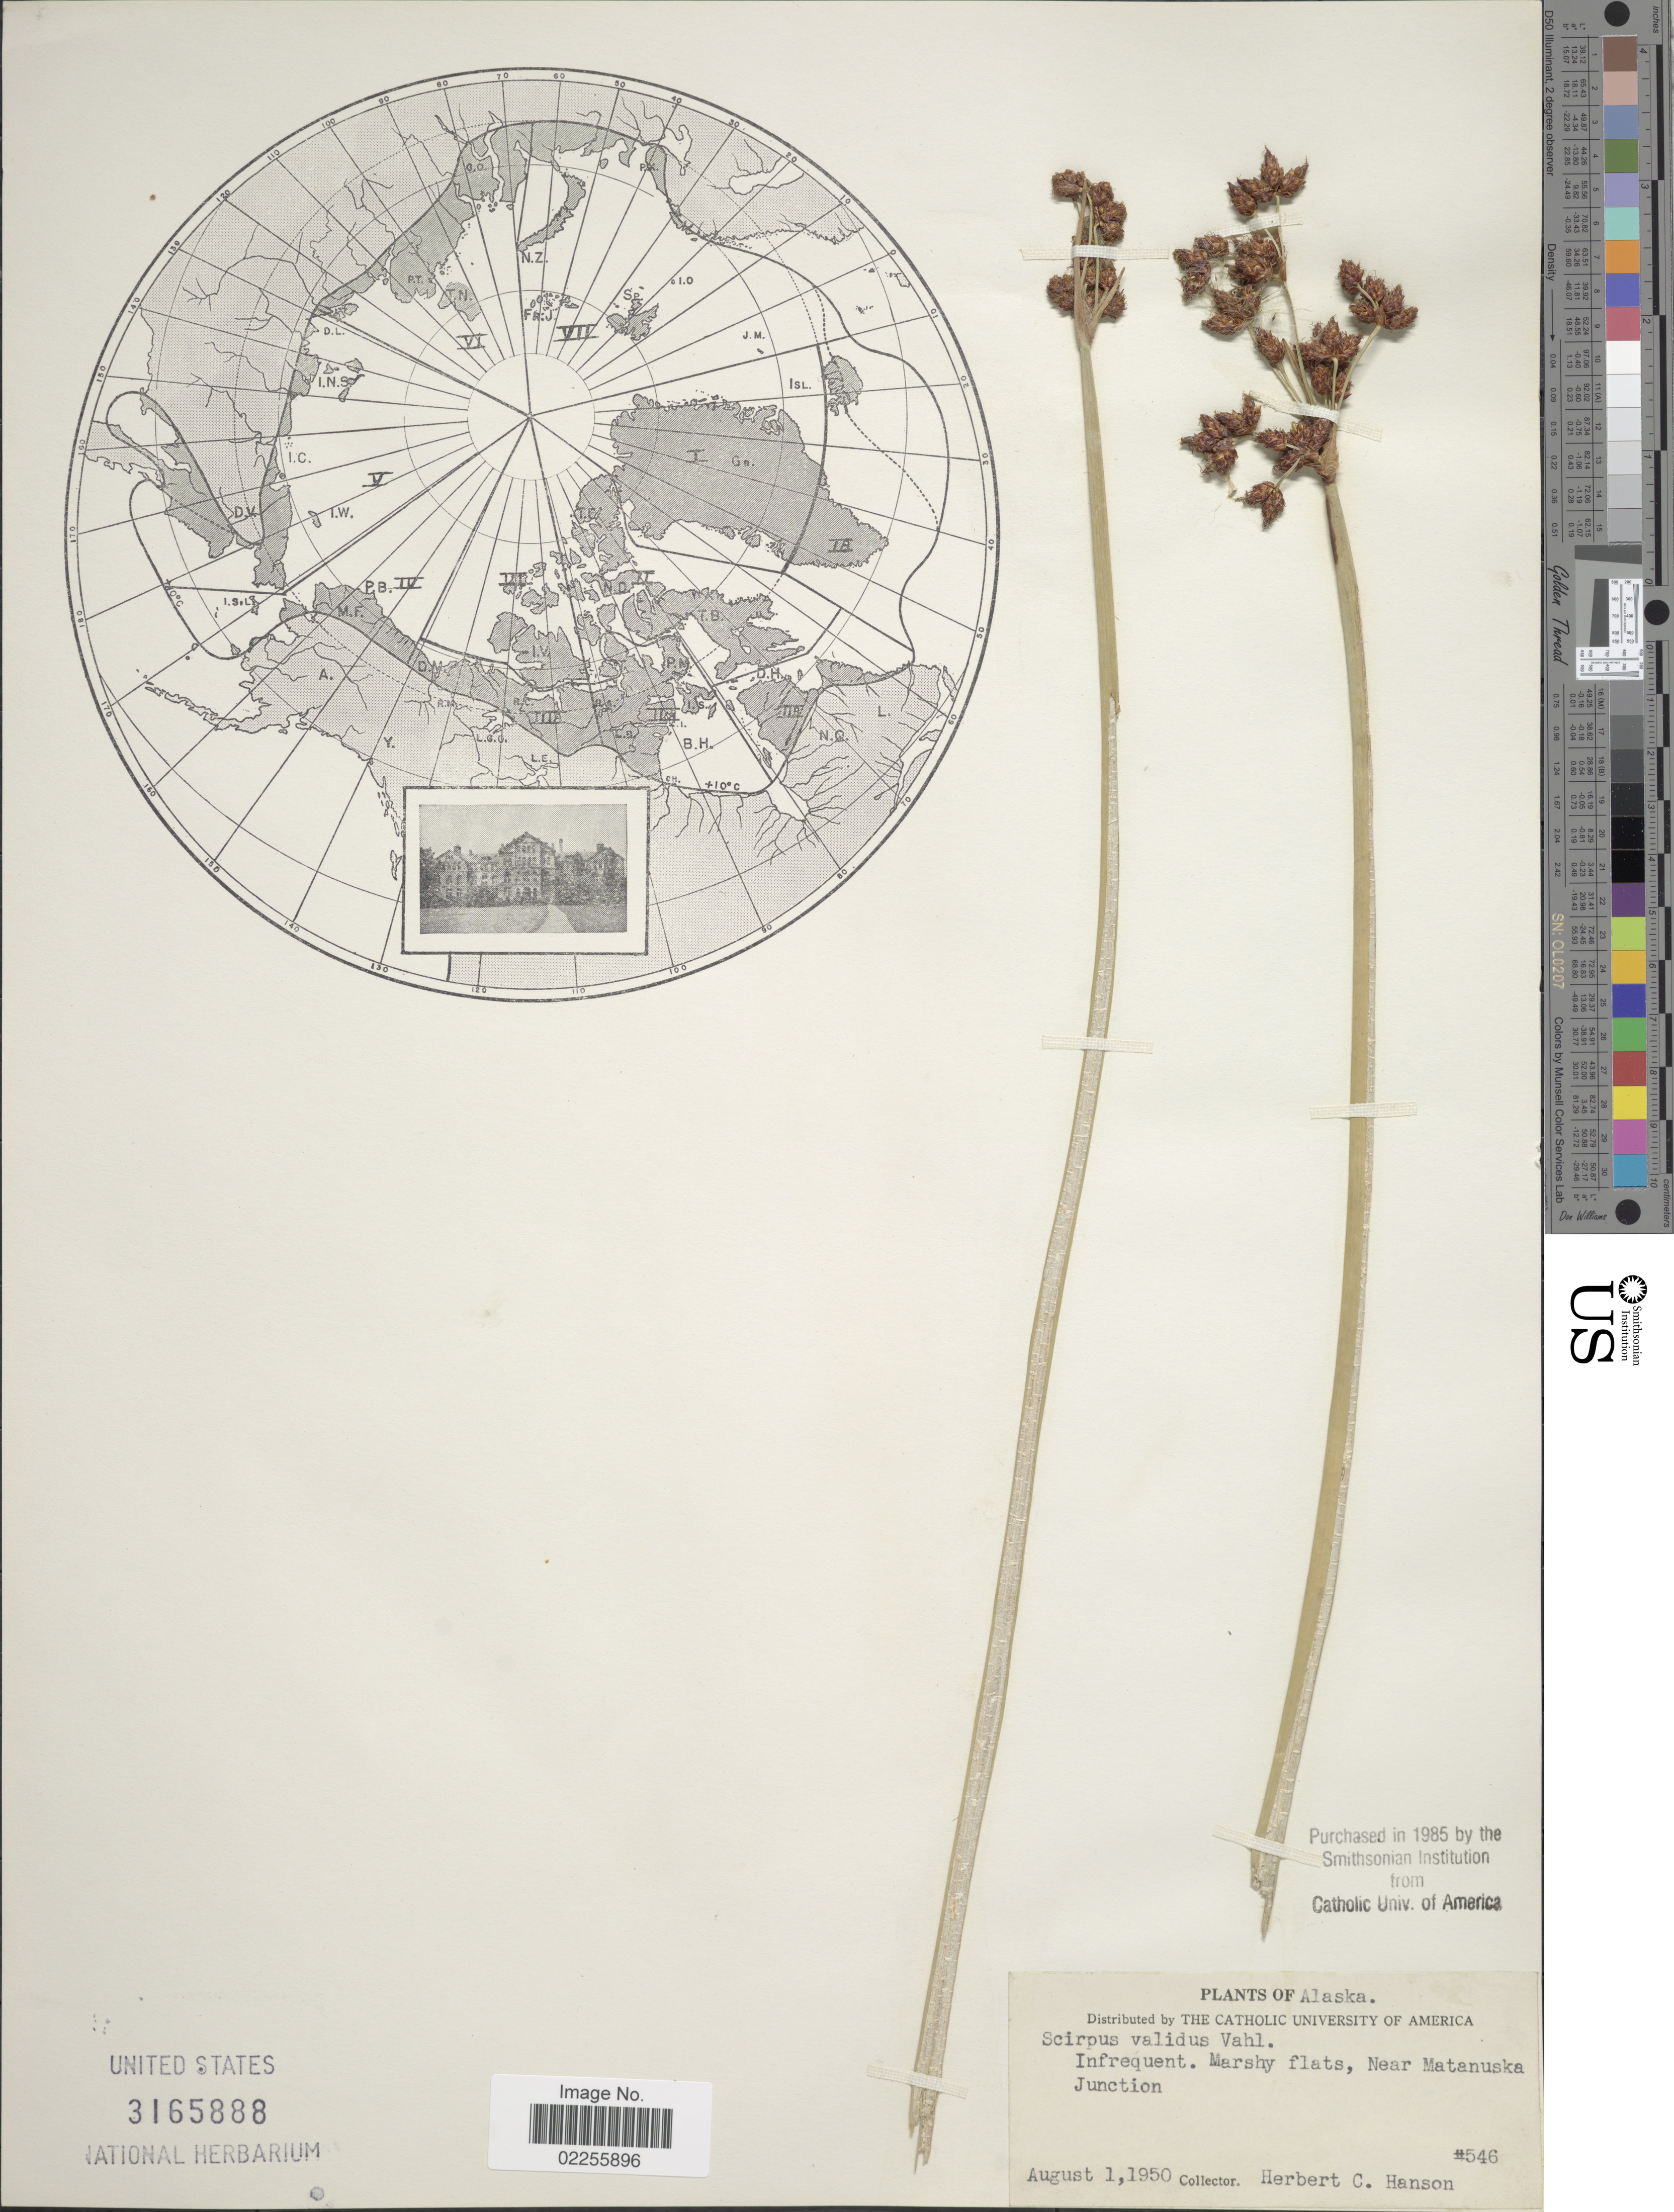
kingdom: Plantae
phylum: Tracheophyta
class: Liliopsida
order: Poales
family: Cyperaceae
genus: Schoenoplectus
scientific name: Schoenoplectus tabernaemontani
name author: (C.C. Gmel.) Palla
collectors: H. Hanson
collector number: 546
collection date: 1950-08-01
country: United States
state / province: Alaska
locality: Infrequent, marshy flats, near Matanuska Junction.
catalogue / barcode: US 3165888